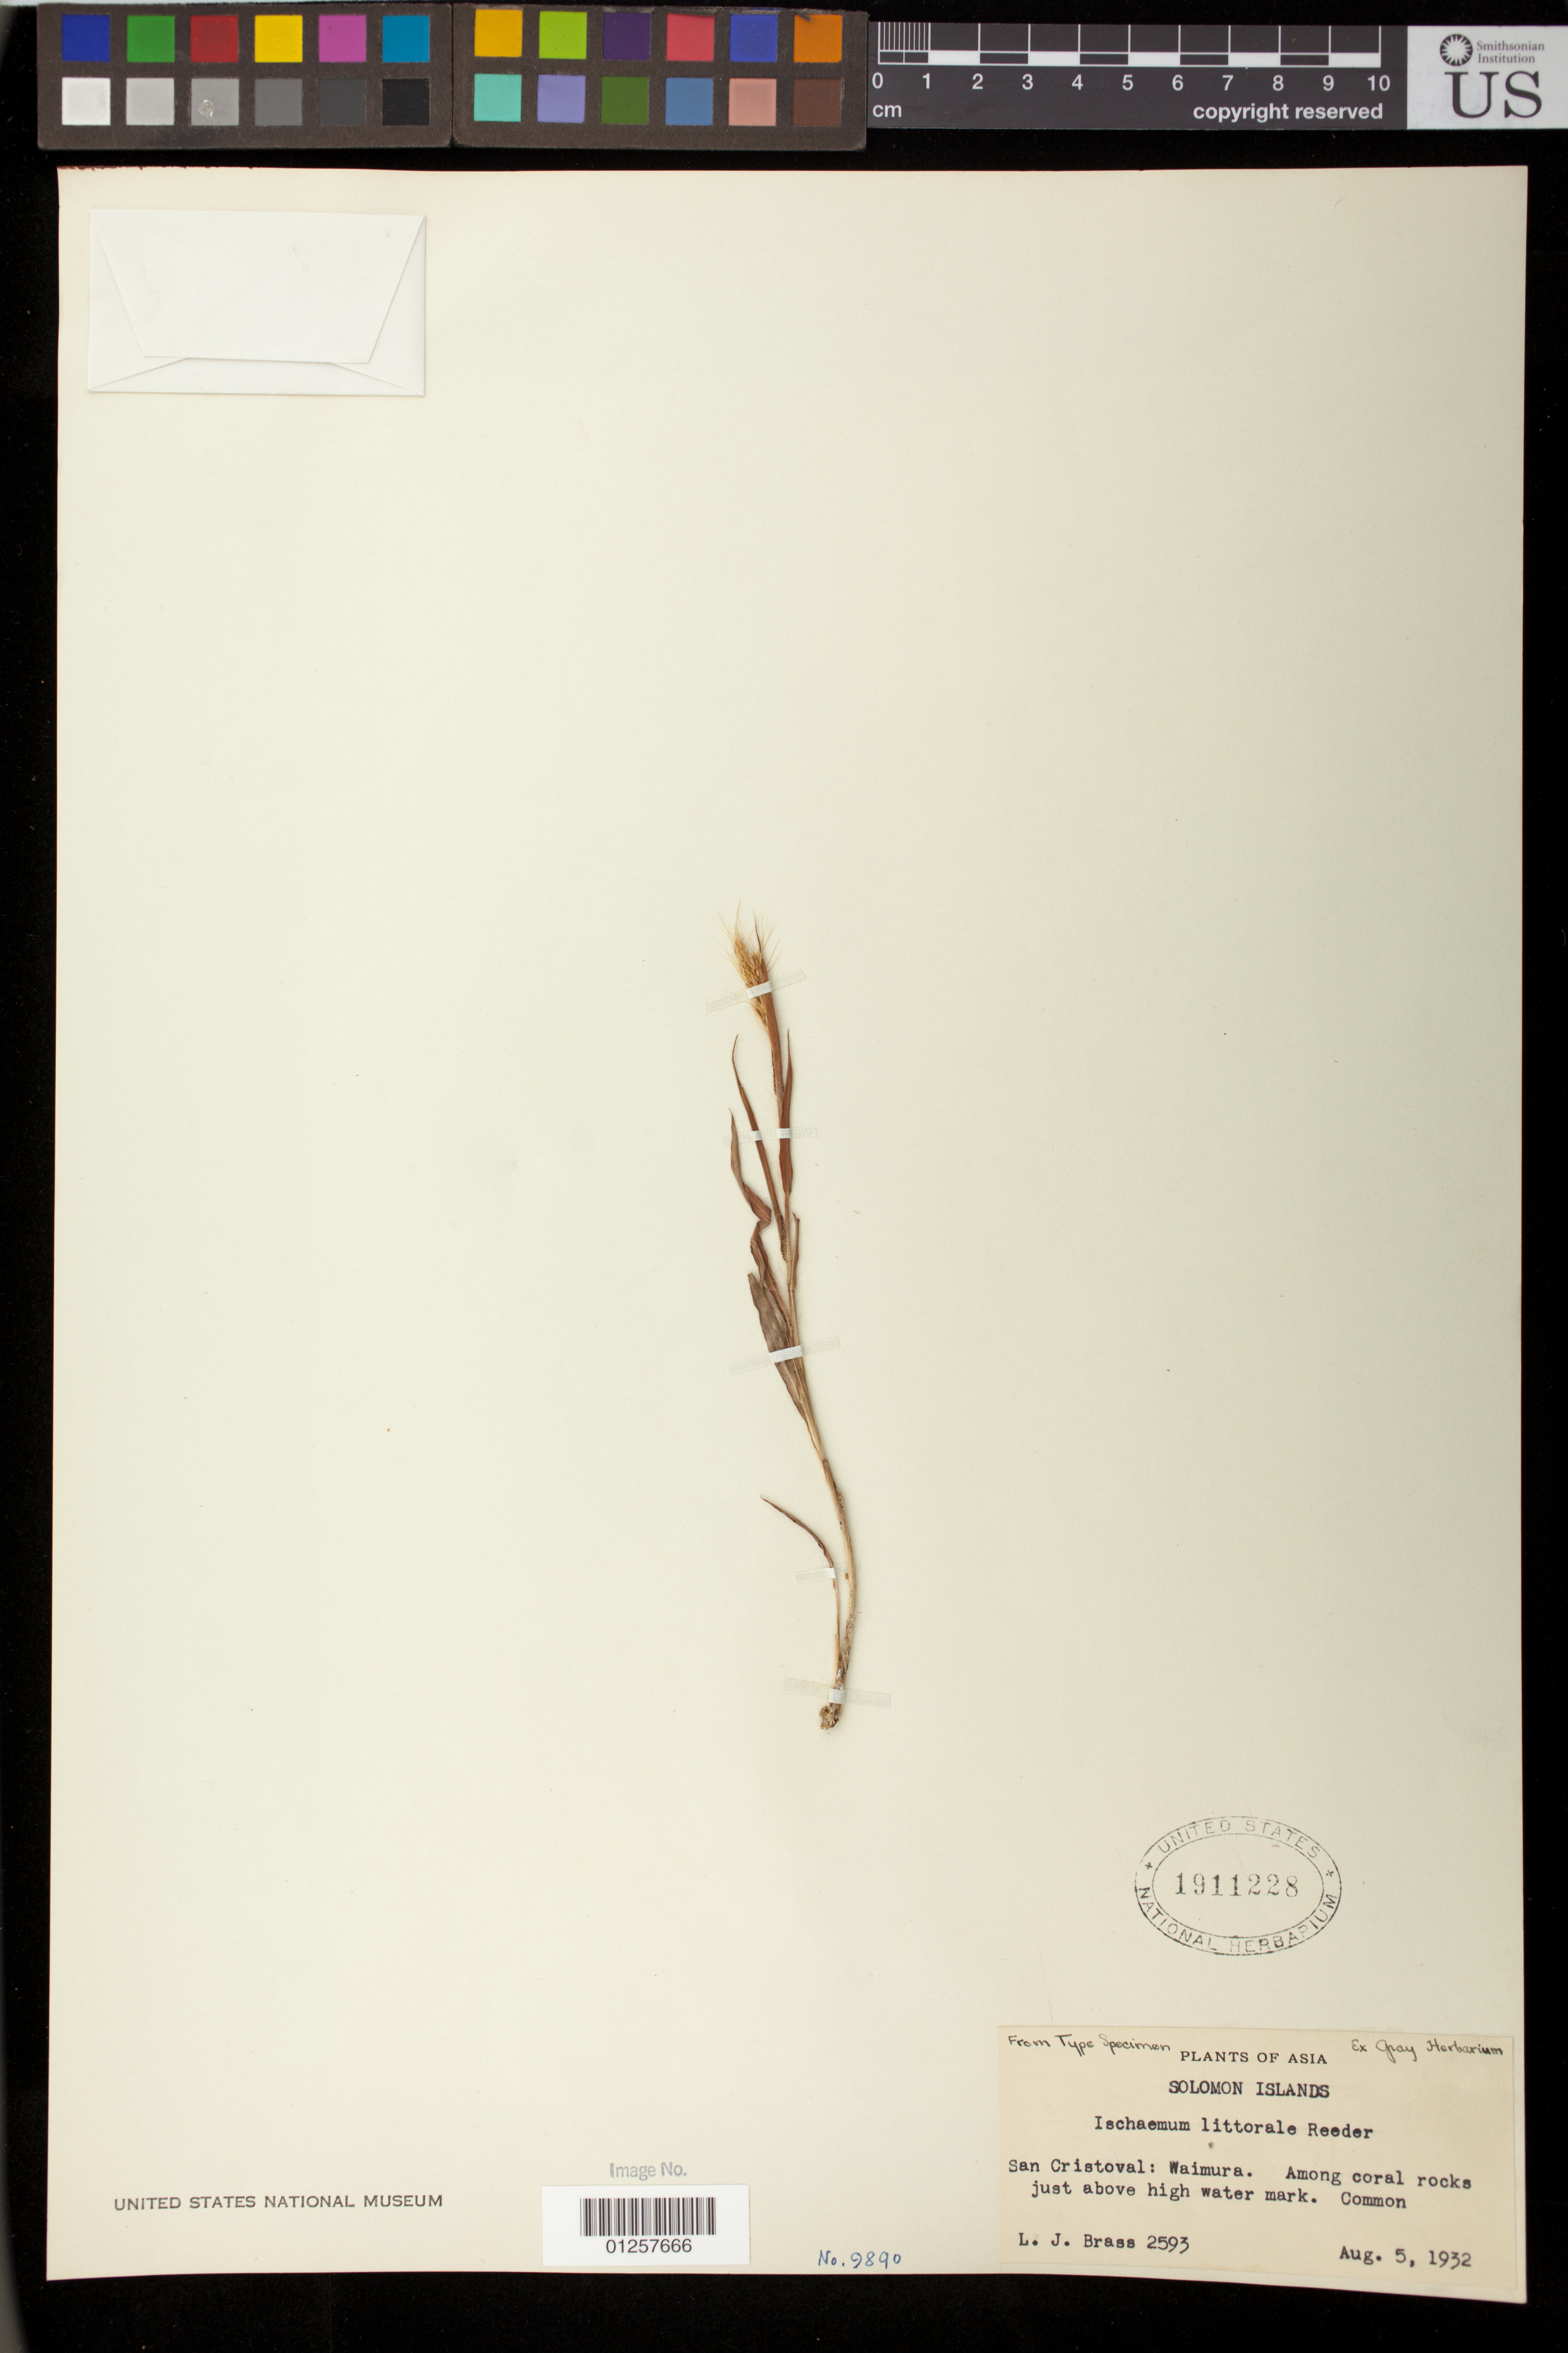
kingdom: Plantae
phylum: Tracheophyta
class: Liliopsida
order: Poales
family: Poaceae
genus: Ischaemum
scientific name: Ischaemum littorale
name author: Reeder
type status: Isotype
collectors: L. J. Brass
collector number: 2593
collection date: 1932-08-05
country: Solomon Islands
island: Solomons Island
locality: Waimamura.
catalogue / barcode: US 1911228